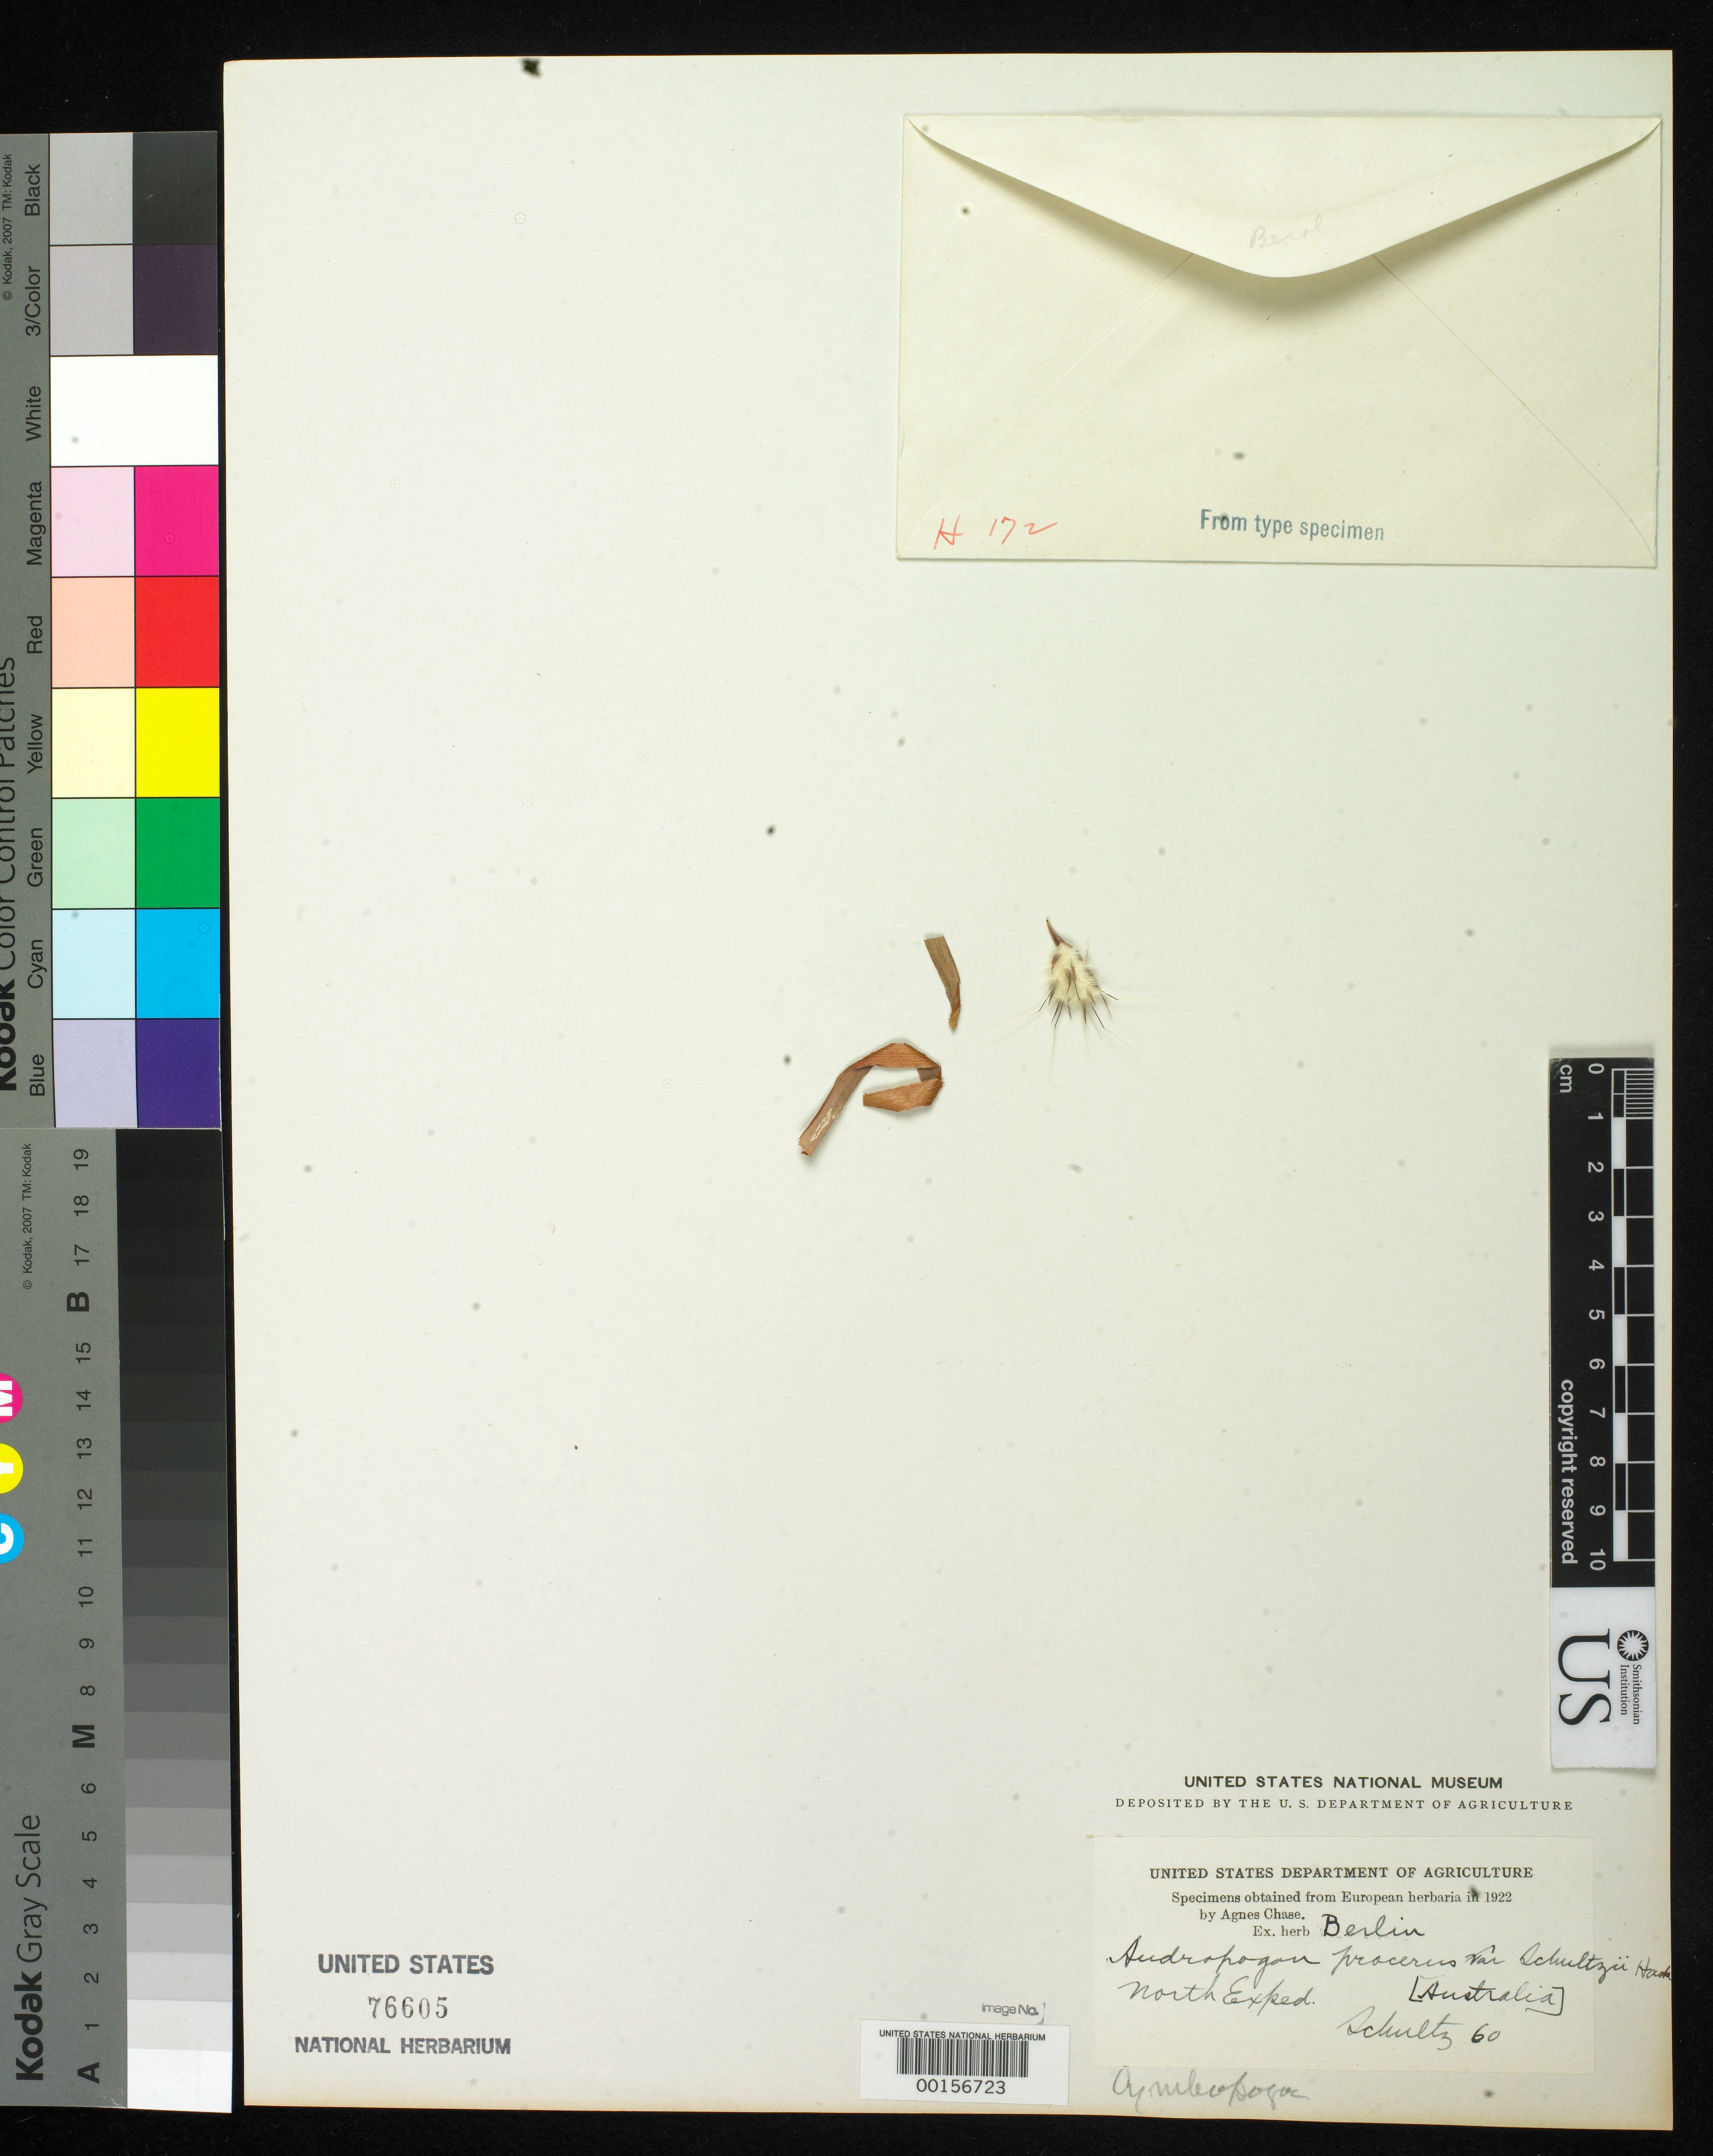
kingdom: Plantae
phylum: Tracheophyta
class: Liliopsida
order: Poales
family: Poaceae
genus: Andropogon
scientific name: Andropogon procerus var. schultzii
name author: Hack. in A. DC.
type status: Type Fragment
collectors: F. Schultz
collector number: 60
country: Australia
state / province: Northern Territory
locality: Port Darwin.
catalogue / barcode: US 76605